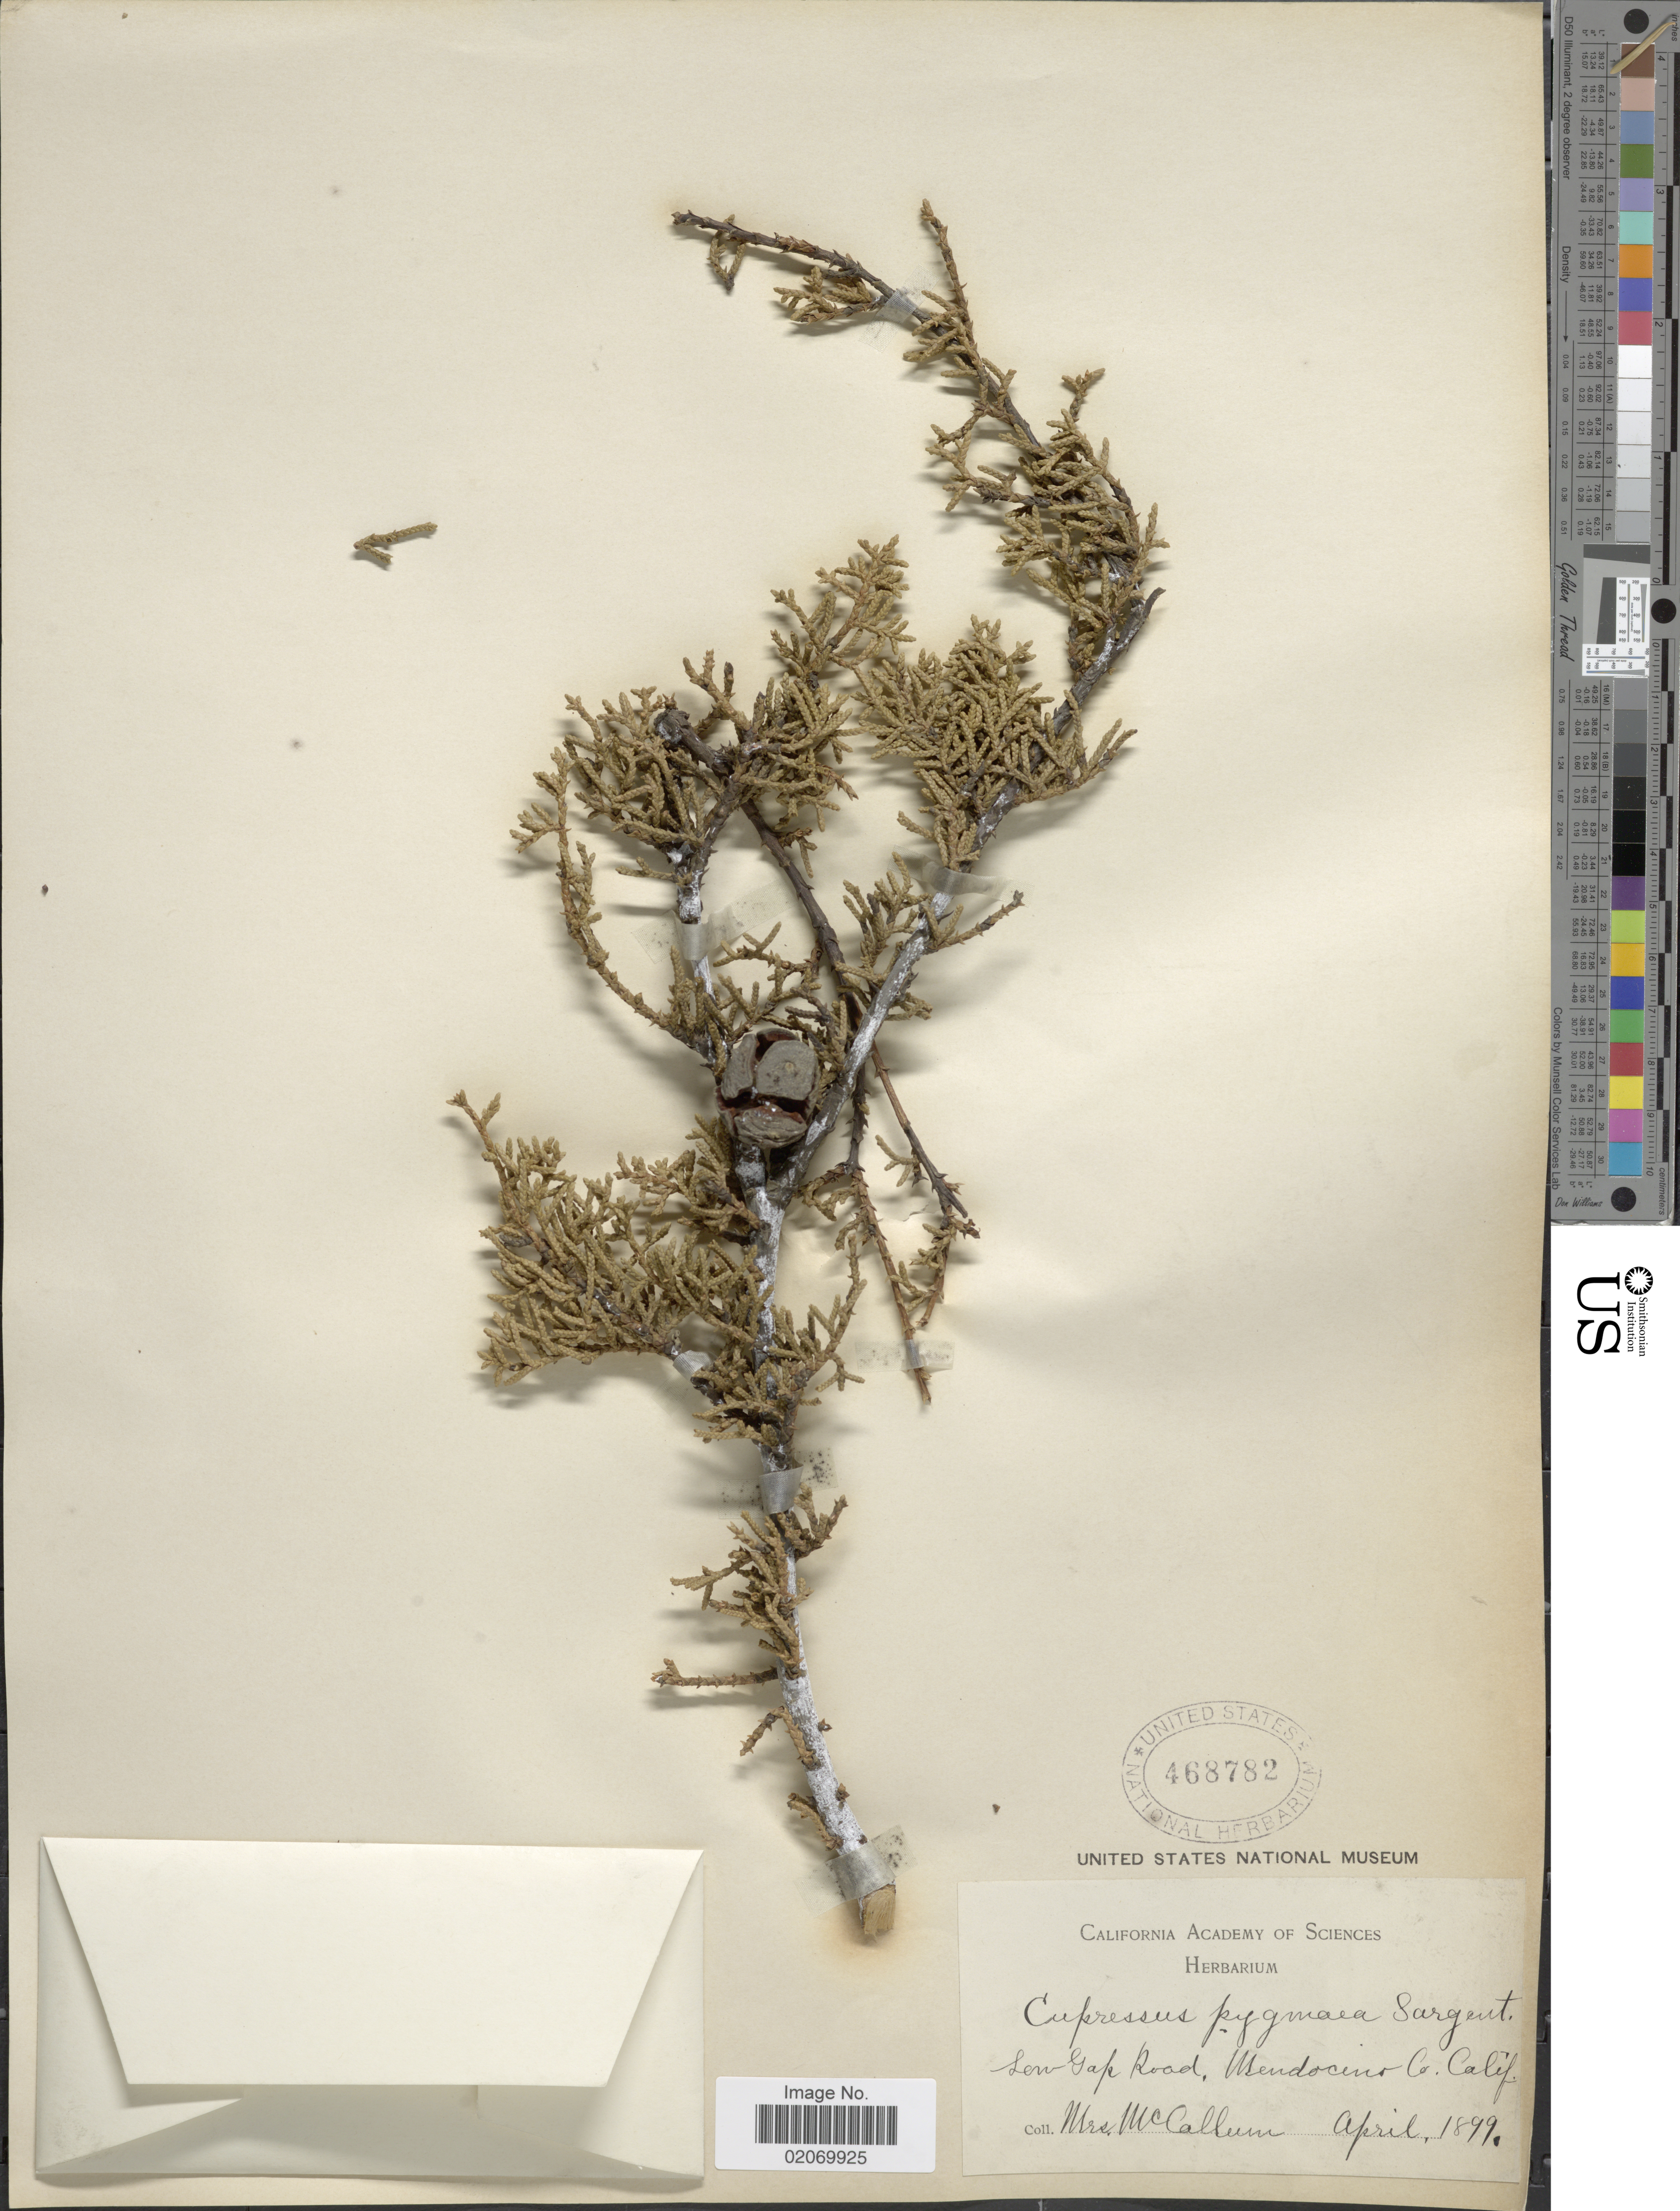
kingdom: Plantae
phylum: Tracheophyta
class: Pinopsida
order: Pinales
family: Cupressaceae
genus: Hesperocyparis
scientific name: Hesperocyparis pygmaea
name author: (Lemmon) Bartel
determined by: (US) Smithsonian Institution - National Museum of Natural History - Department of Botany (UNITED STATES)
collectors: McCallum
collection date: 1899-04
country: United States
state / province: California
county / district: Mendocino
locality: Low Gap Road, Mendocino Co., Calif.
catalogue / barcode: US 468782